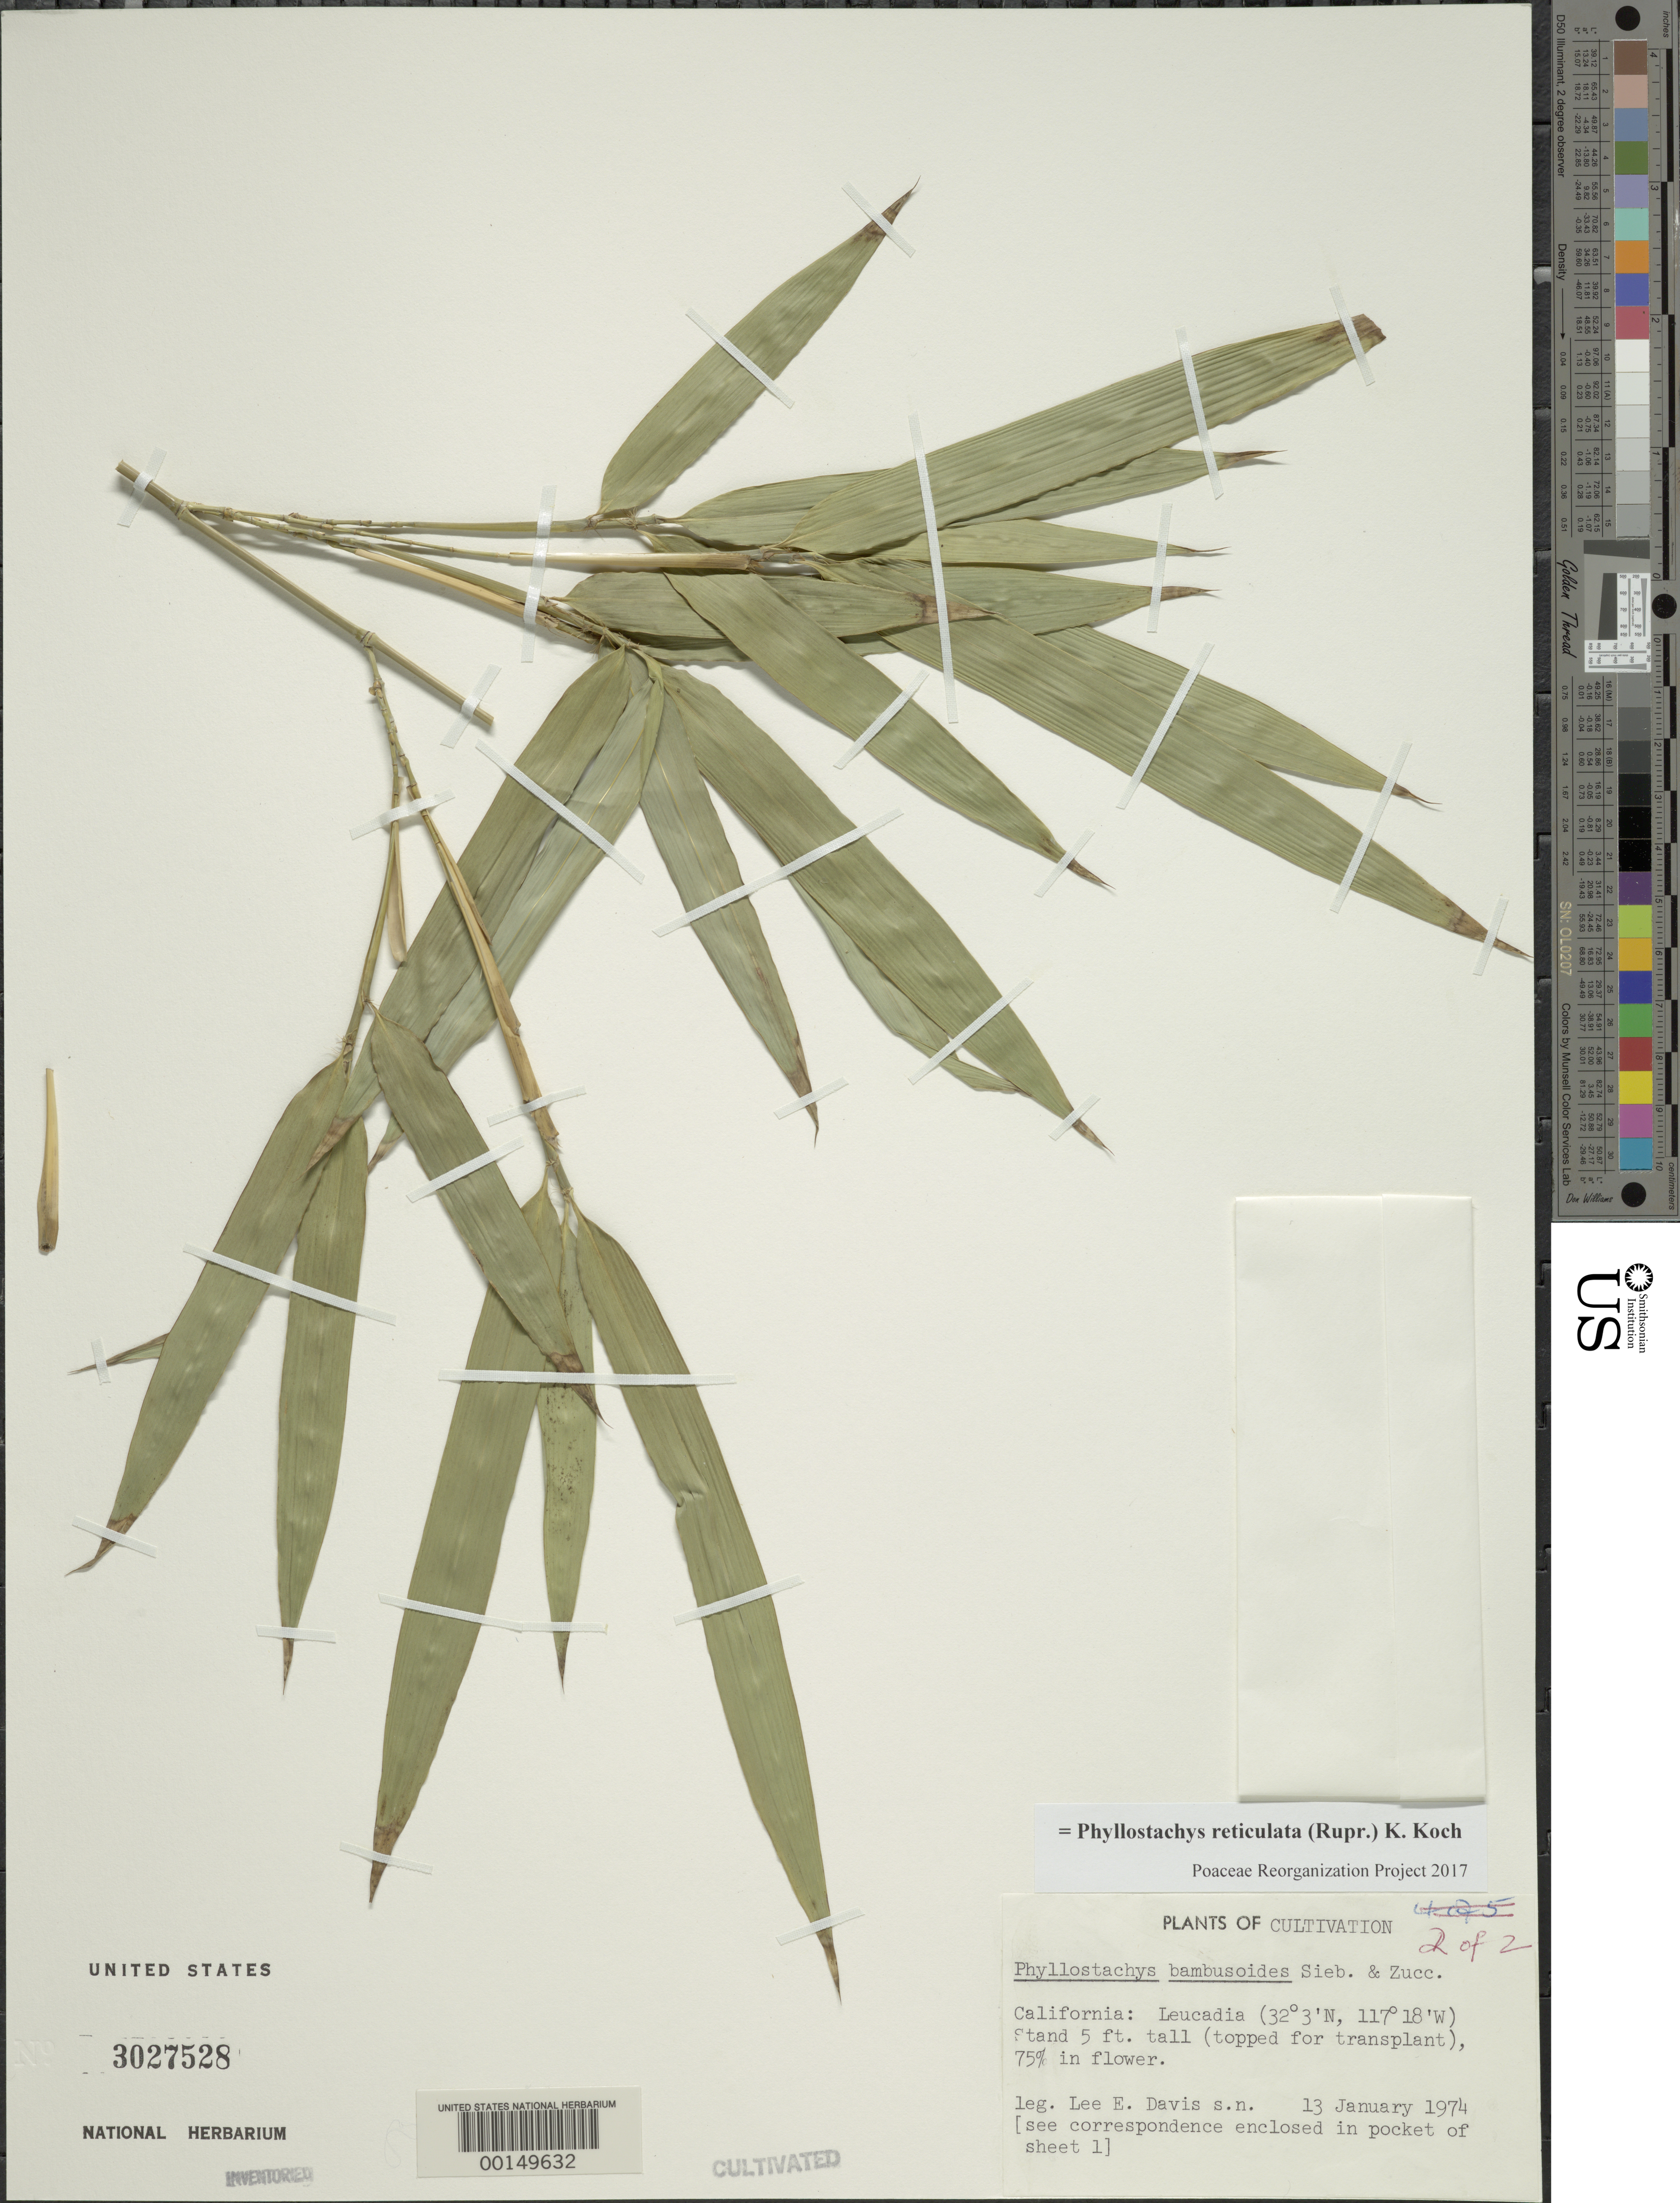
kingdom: Plantae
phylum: Tracheophyta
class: Liliopsida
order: Poales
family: Poaceae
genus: Phyllostachys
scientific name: Phyllostachys reticulata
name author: (Rupr.) K. Koch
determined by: Poaceae Reorganization Project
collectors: L. Davis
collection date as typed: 13 Jan 1974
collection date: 1974-01-13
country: United States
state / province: California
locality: Leucadia; lat 32 03'n: long 117 18'w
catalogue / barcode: US 3027528